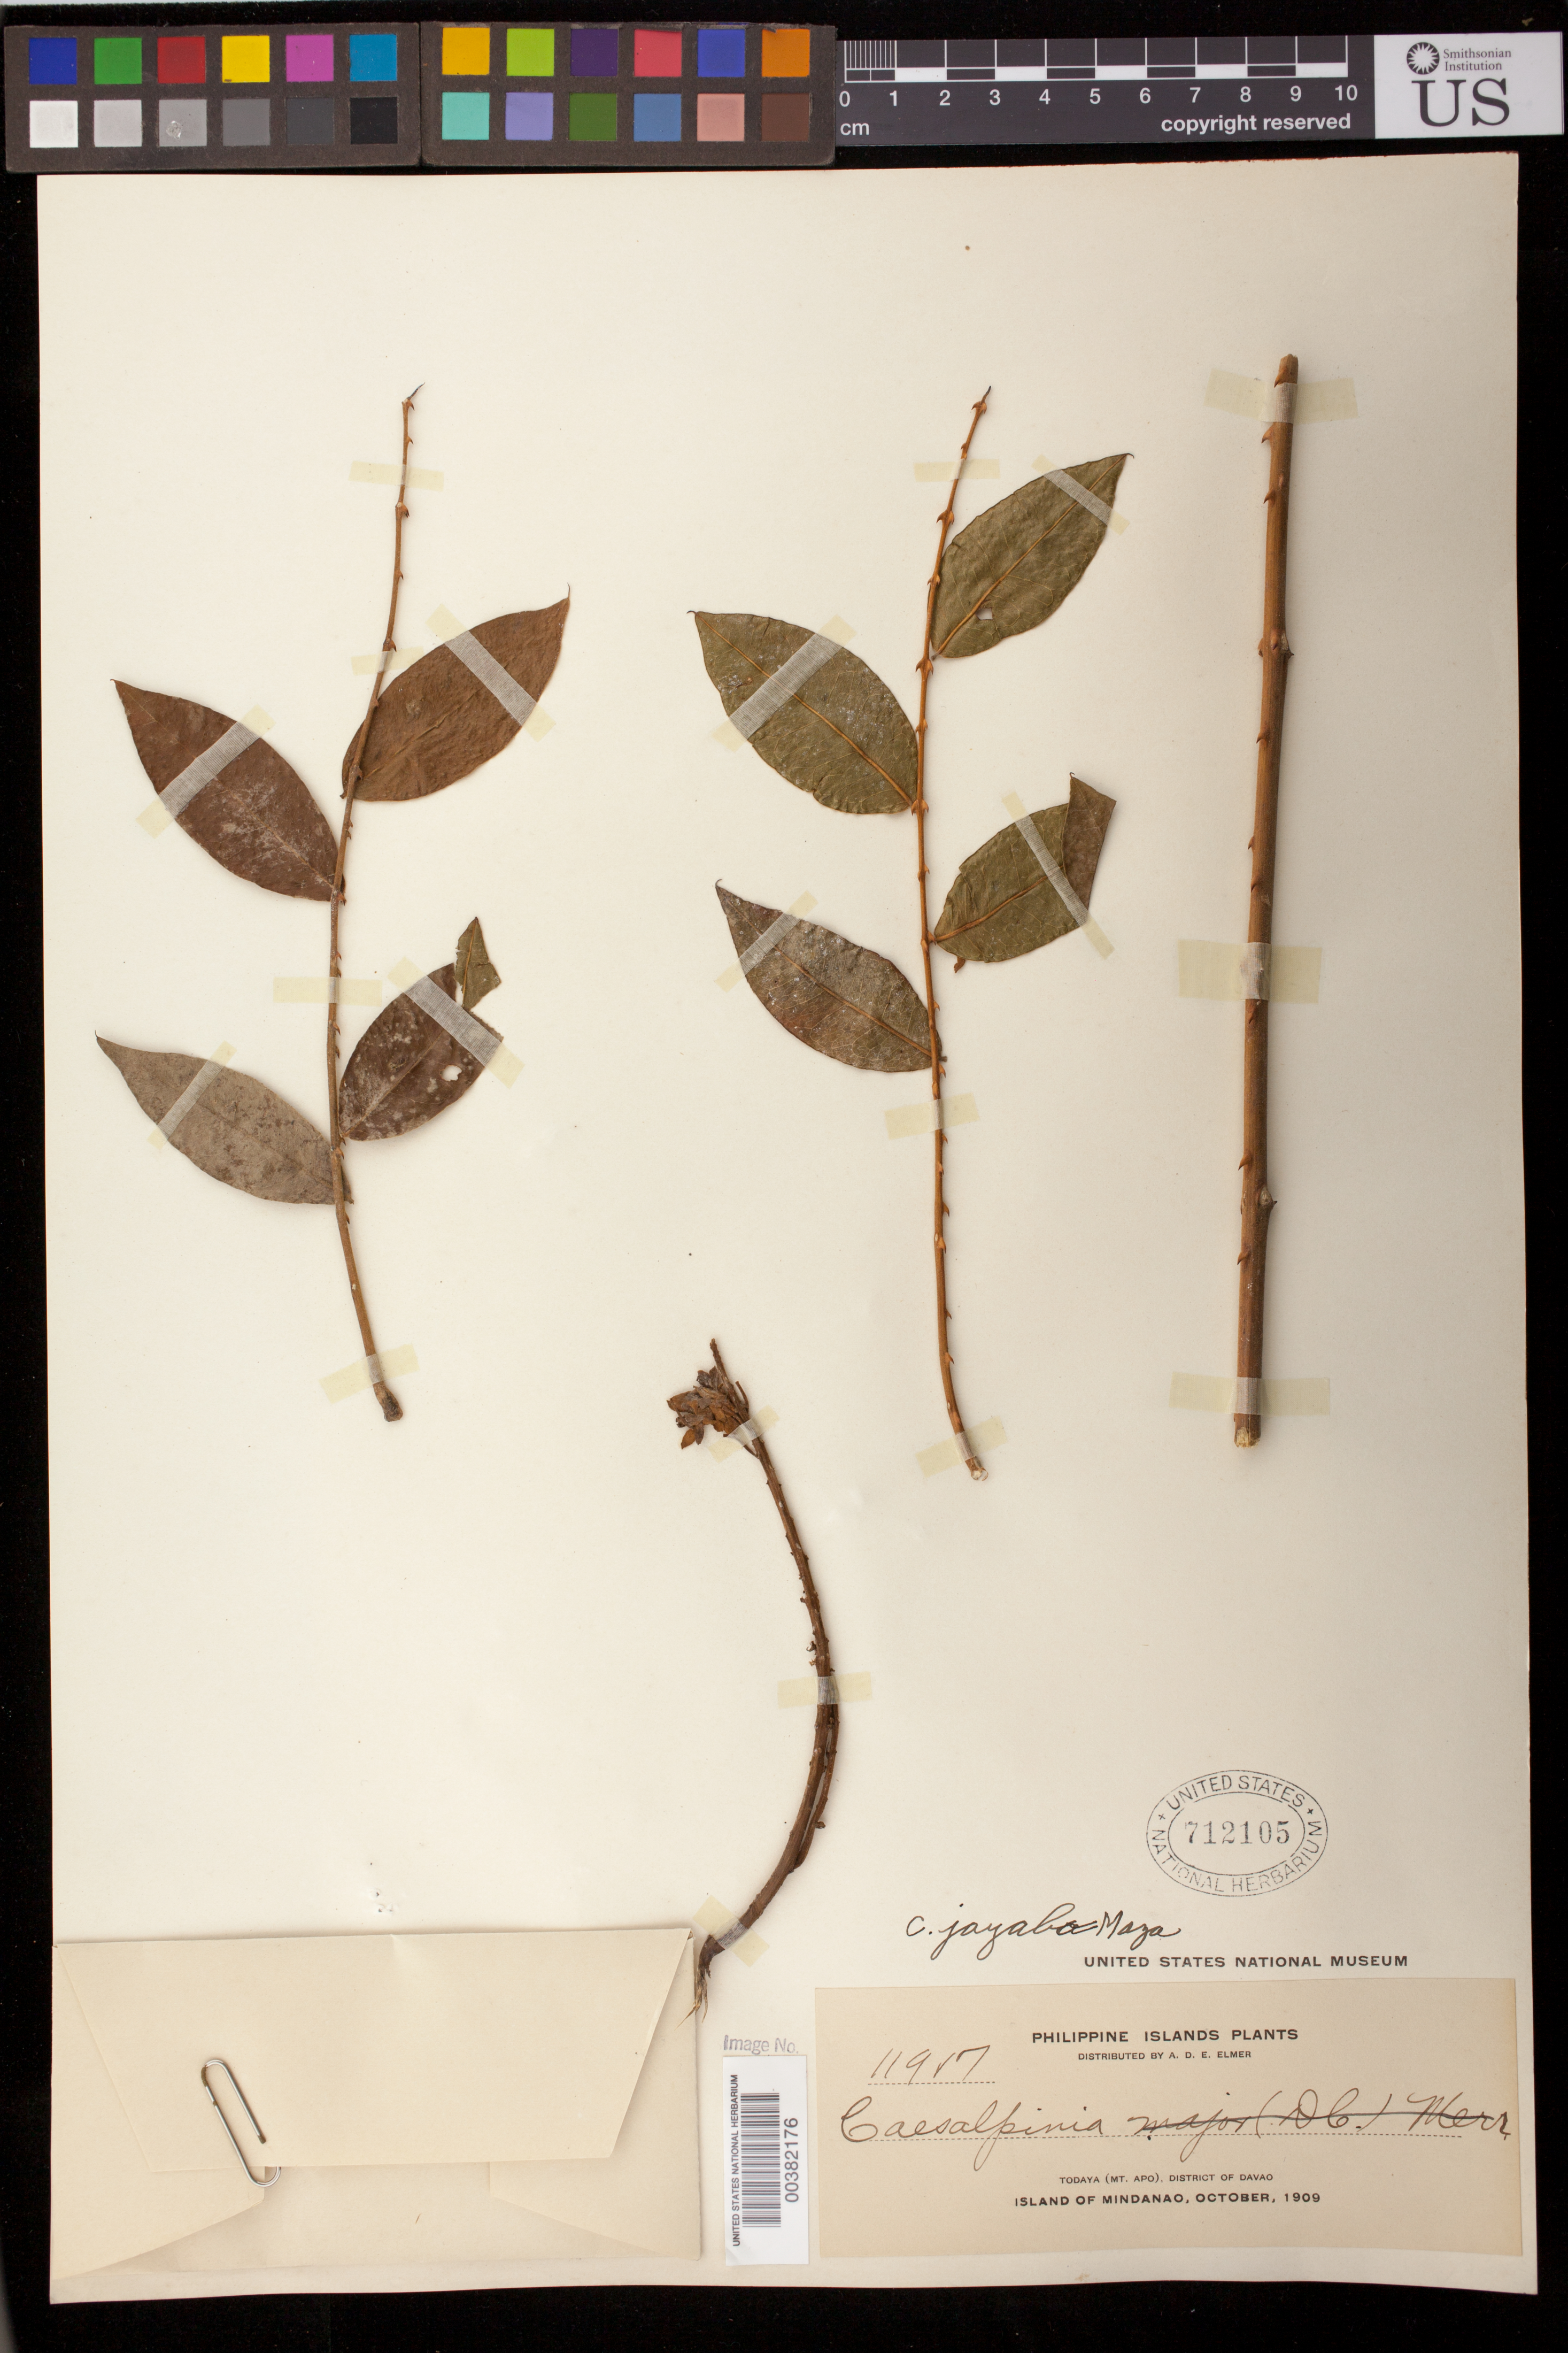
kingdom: Plantae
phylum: Tracheophyta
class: Magnoliopsida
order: Fabales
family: Fabaceae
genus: Guilandina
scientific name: Guilandina major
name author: (Medik.) Small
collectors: A. D. E. Elmer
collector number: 11917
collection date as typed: Oct 1909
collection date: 1909-10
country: Philippines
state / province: Davao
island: Mindanao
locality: Todaya (Mt. Apo)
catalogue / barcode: US 712105